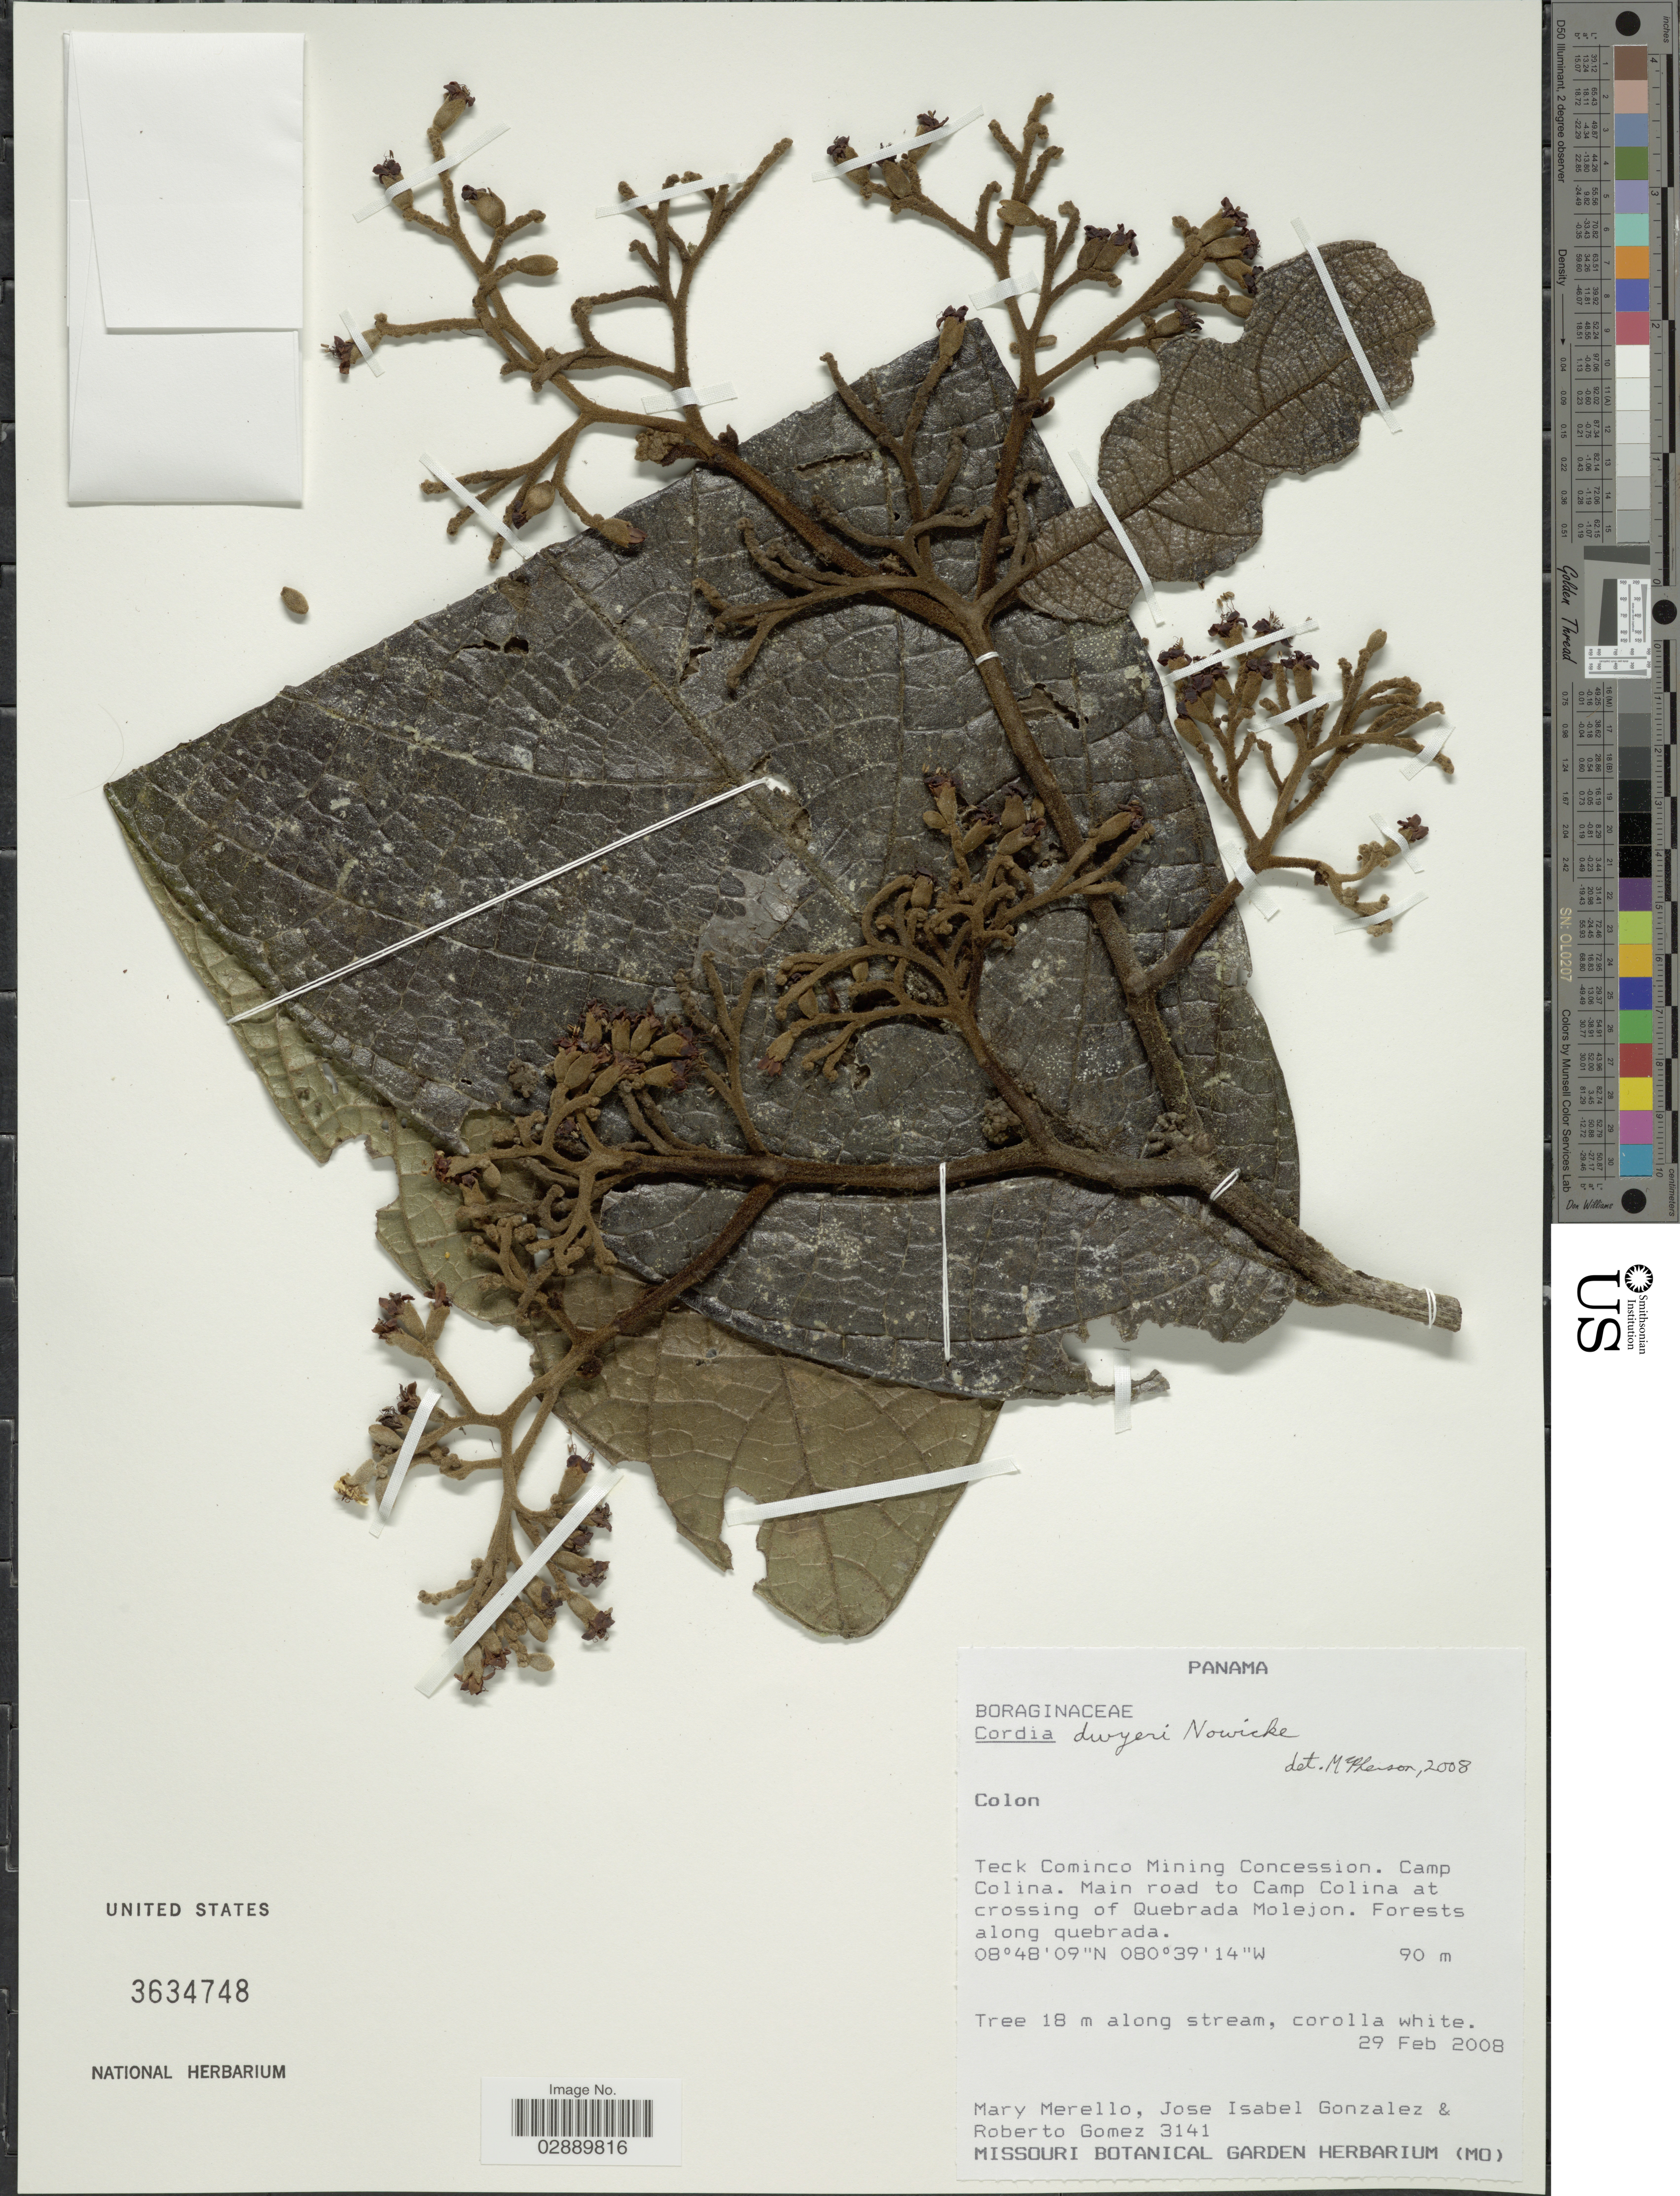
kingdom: Plantae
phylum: Tracheophyta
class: Magnoliopsida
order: Boraginales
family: Cordiaceae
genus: Cordia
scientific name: Cordia dwyeri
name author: Nowicke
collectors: M. Merello, J. Isabel Gonzalez & R. Gómez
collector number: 3141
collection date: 2008-02-29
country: Panama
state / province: Colón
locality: Teck Cominco Mining Concession. Camp Colina. Main road to Camp Colina at crossing of Quebrada Molejon.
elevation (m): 90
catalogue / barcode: US 3634748